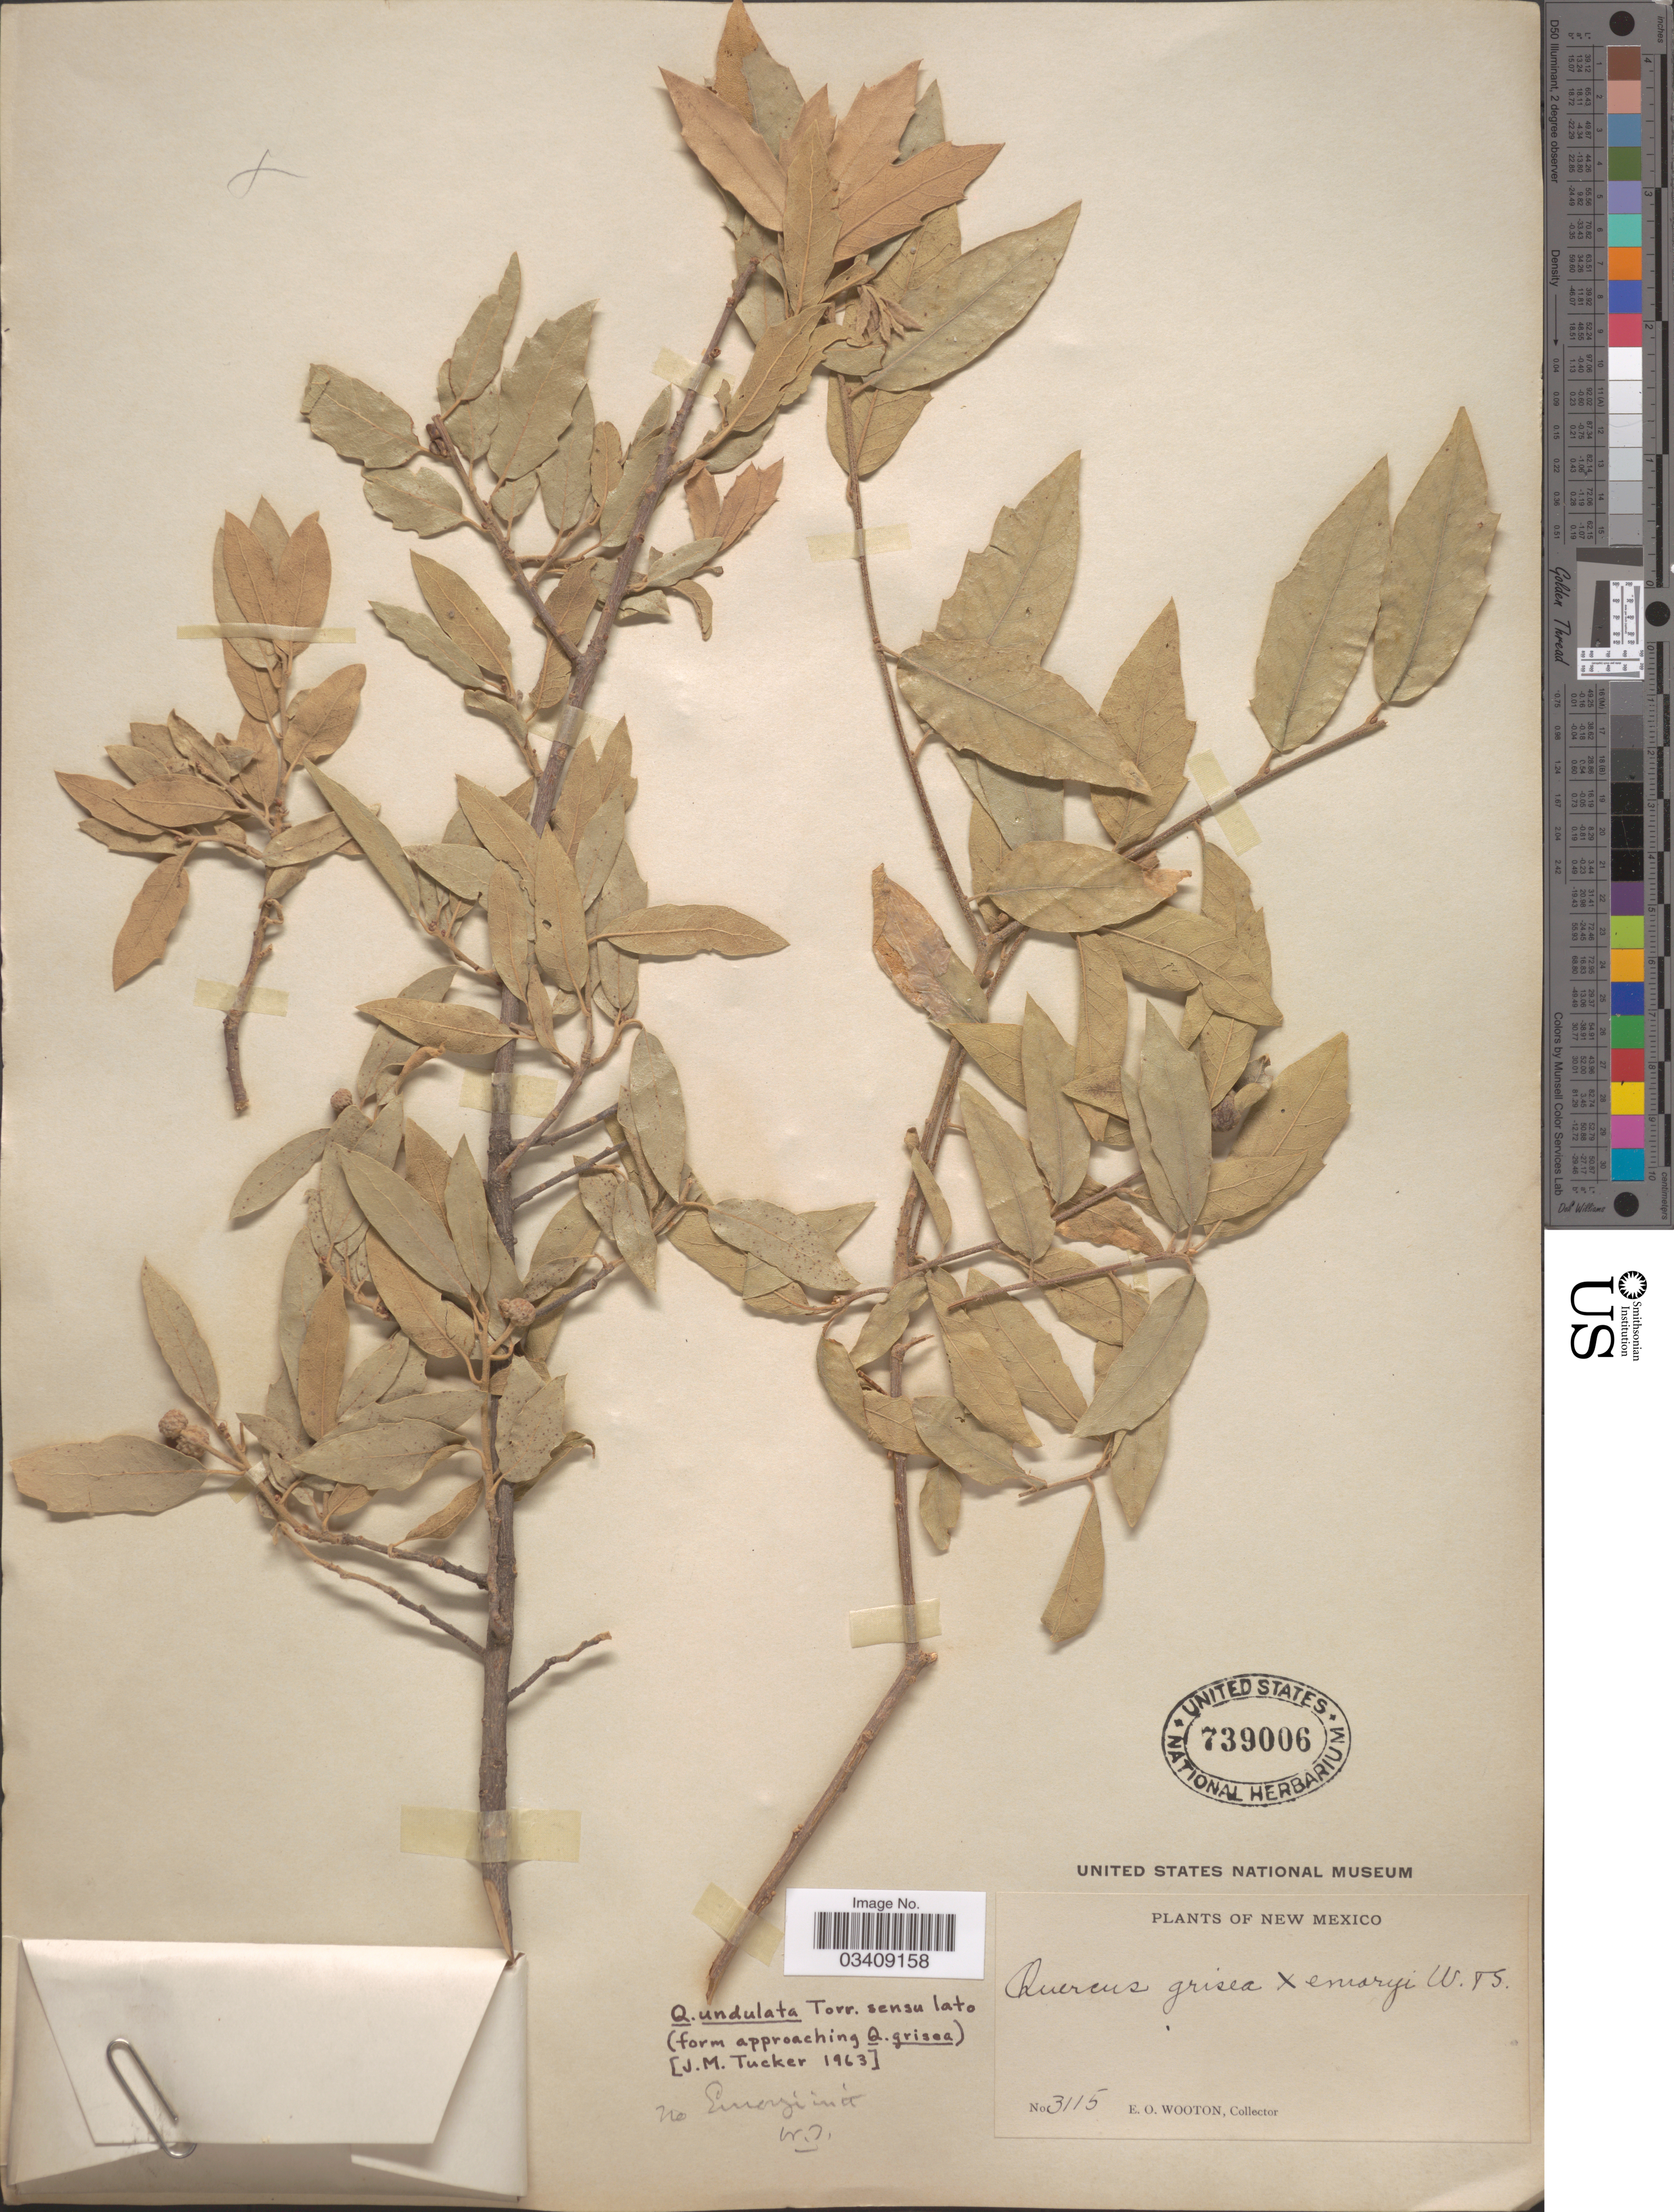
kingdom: Plantae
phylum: Tracheophyta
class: Magnoliopsida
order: Fagales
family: Fagaceae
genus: Quercus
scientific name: Quercus undulata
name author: Torr.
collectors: E. O. Wooton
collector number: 3115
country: United States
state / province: New Mexico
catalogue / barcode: US 739006